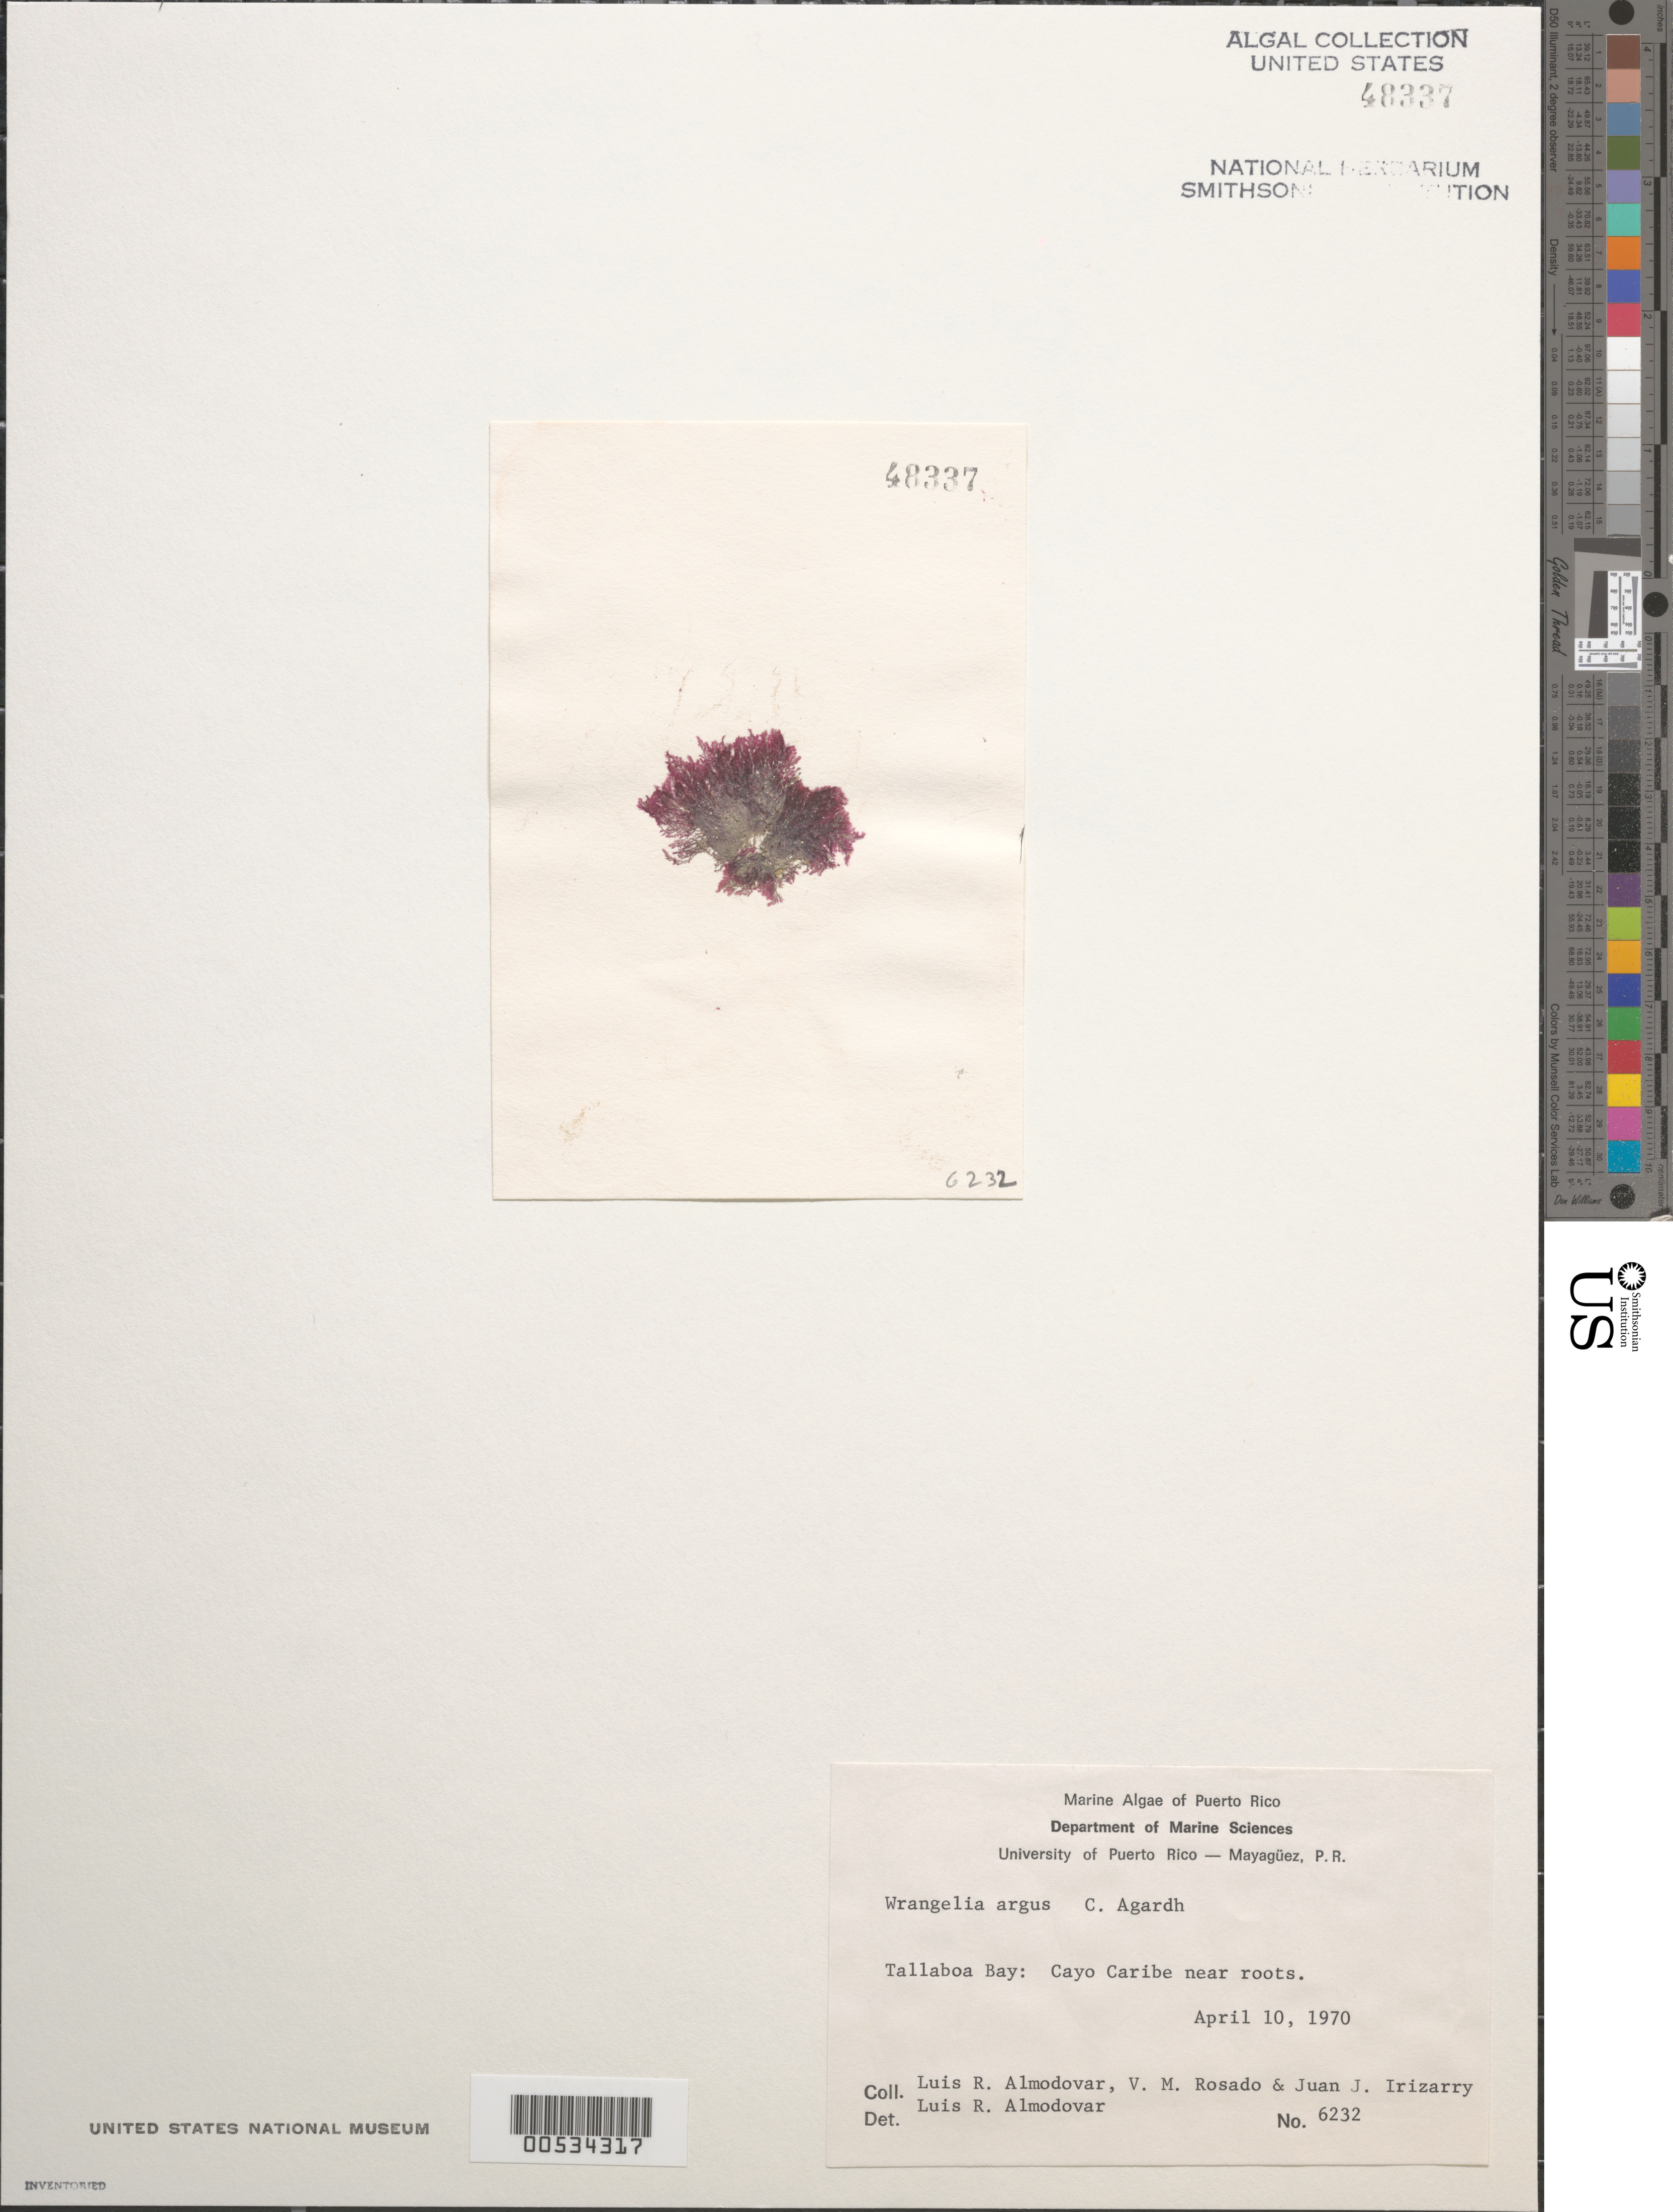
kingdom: Plantae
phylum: Rhodophyta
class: Florideophyceae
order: Ceramiales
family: Wrangeliaceae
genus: Wrangelia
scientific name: Wrangelia argus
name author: (Mont.) Mont.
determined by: Almodovar, L. R.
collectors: L. Almodovar, V. Rosado & J. Irizarry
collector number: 6232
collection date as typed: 10 Apr 1970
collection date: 1970-04-10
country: Puerto Rico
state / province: Penuelas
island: Cayo Caribe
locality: Tallaboa Bay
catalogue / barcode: US 48337